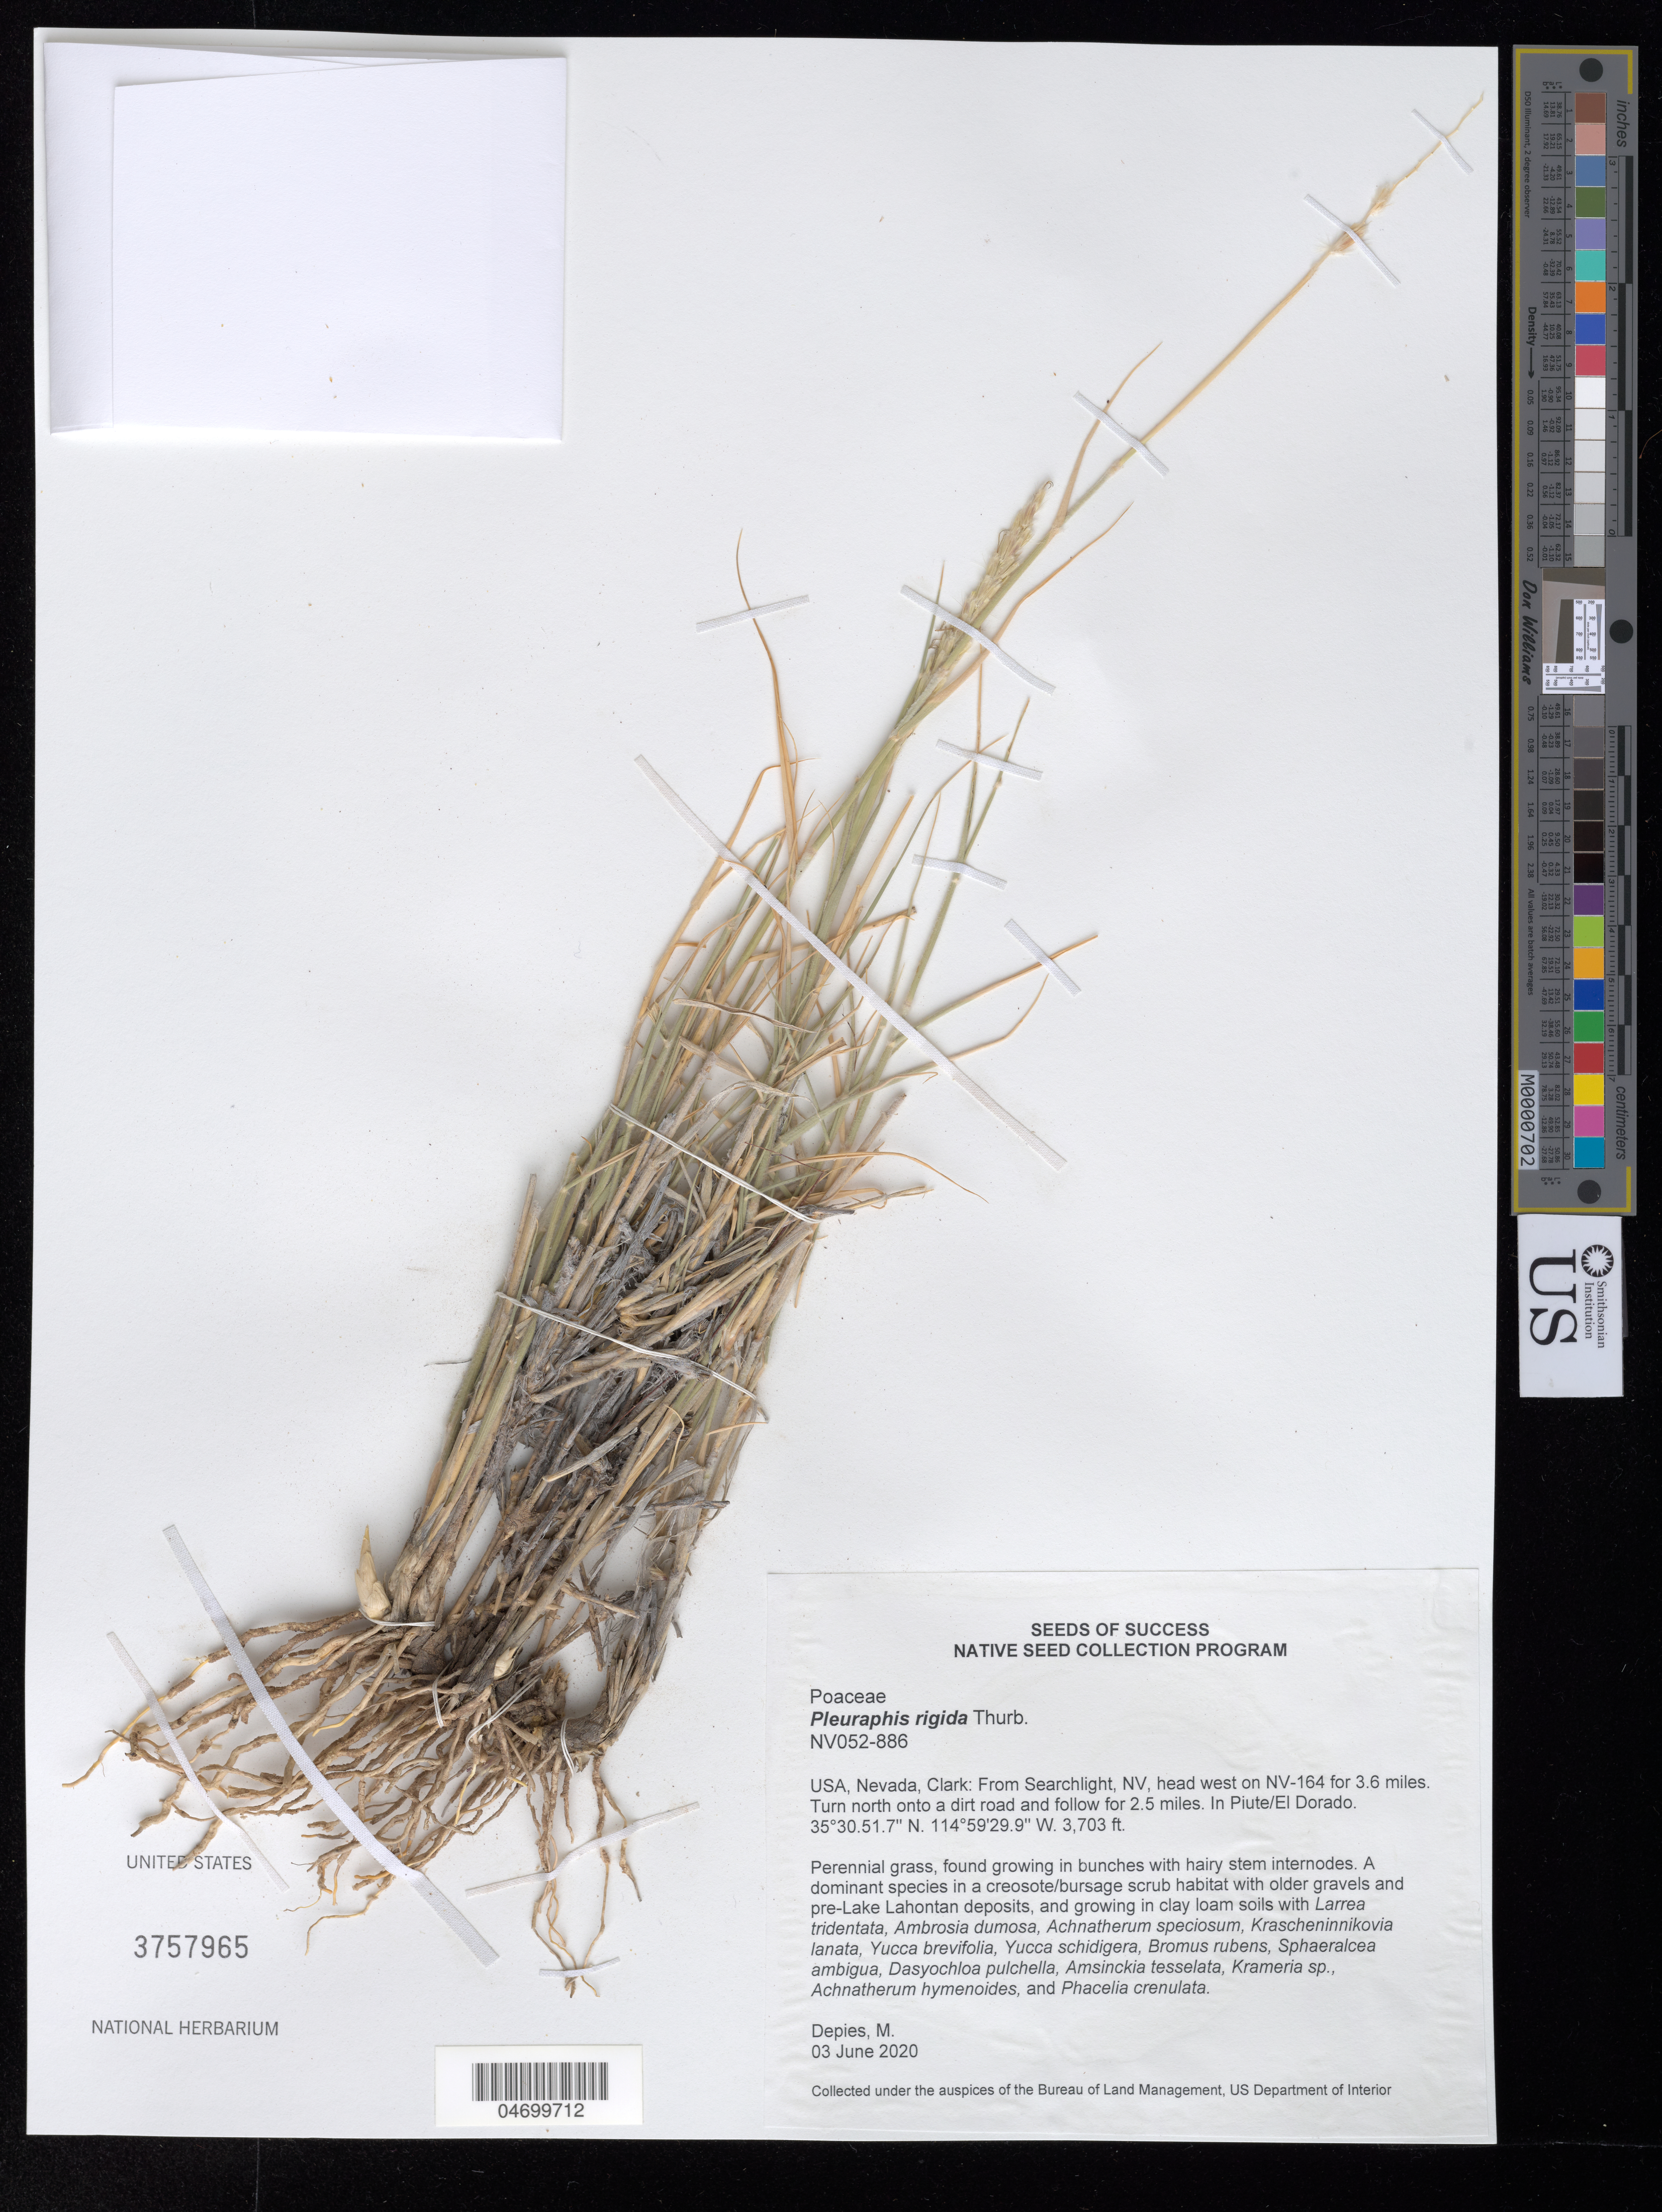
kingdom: Plantae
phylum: Tracheophyta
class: Liliopsida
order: Poales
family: Poaceae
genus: Pleuraphis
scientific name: Pleuraphis rigida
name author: Thurb. in S. Watson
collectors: M. Depies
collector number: NV052-886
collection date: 2020-06-03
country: United States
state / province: Nevada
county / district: Clark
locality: Piute/El Dorado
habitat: Creosote/bursage scrub habitat with older gravels and pre-Lake Lahontan deposits. Clay loam soils. With Larrea tridentata, Ambrosia dumosa, Yucca brevifolia, etc.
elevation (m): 1129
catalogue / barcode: US 3757965